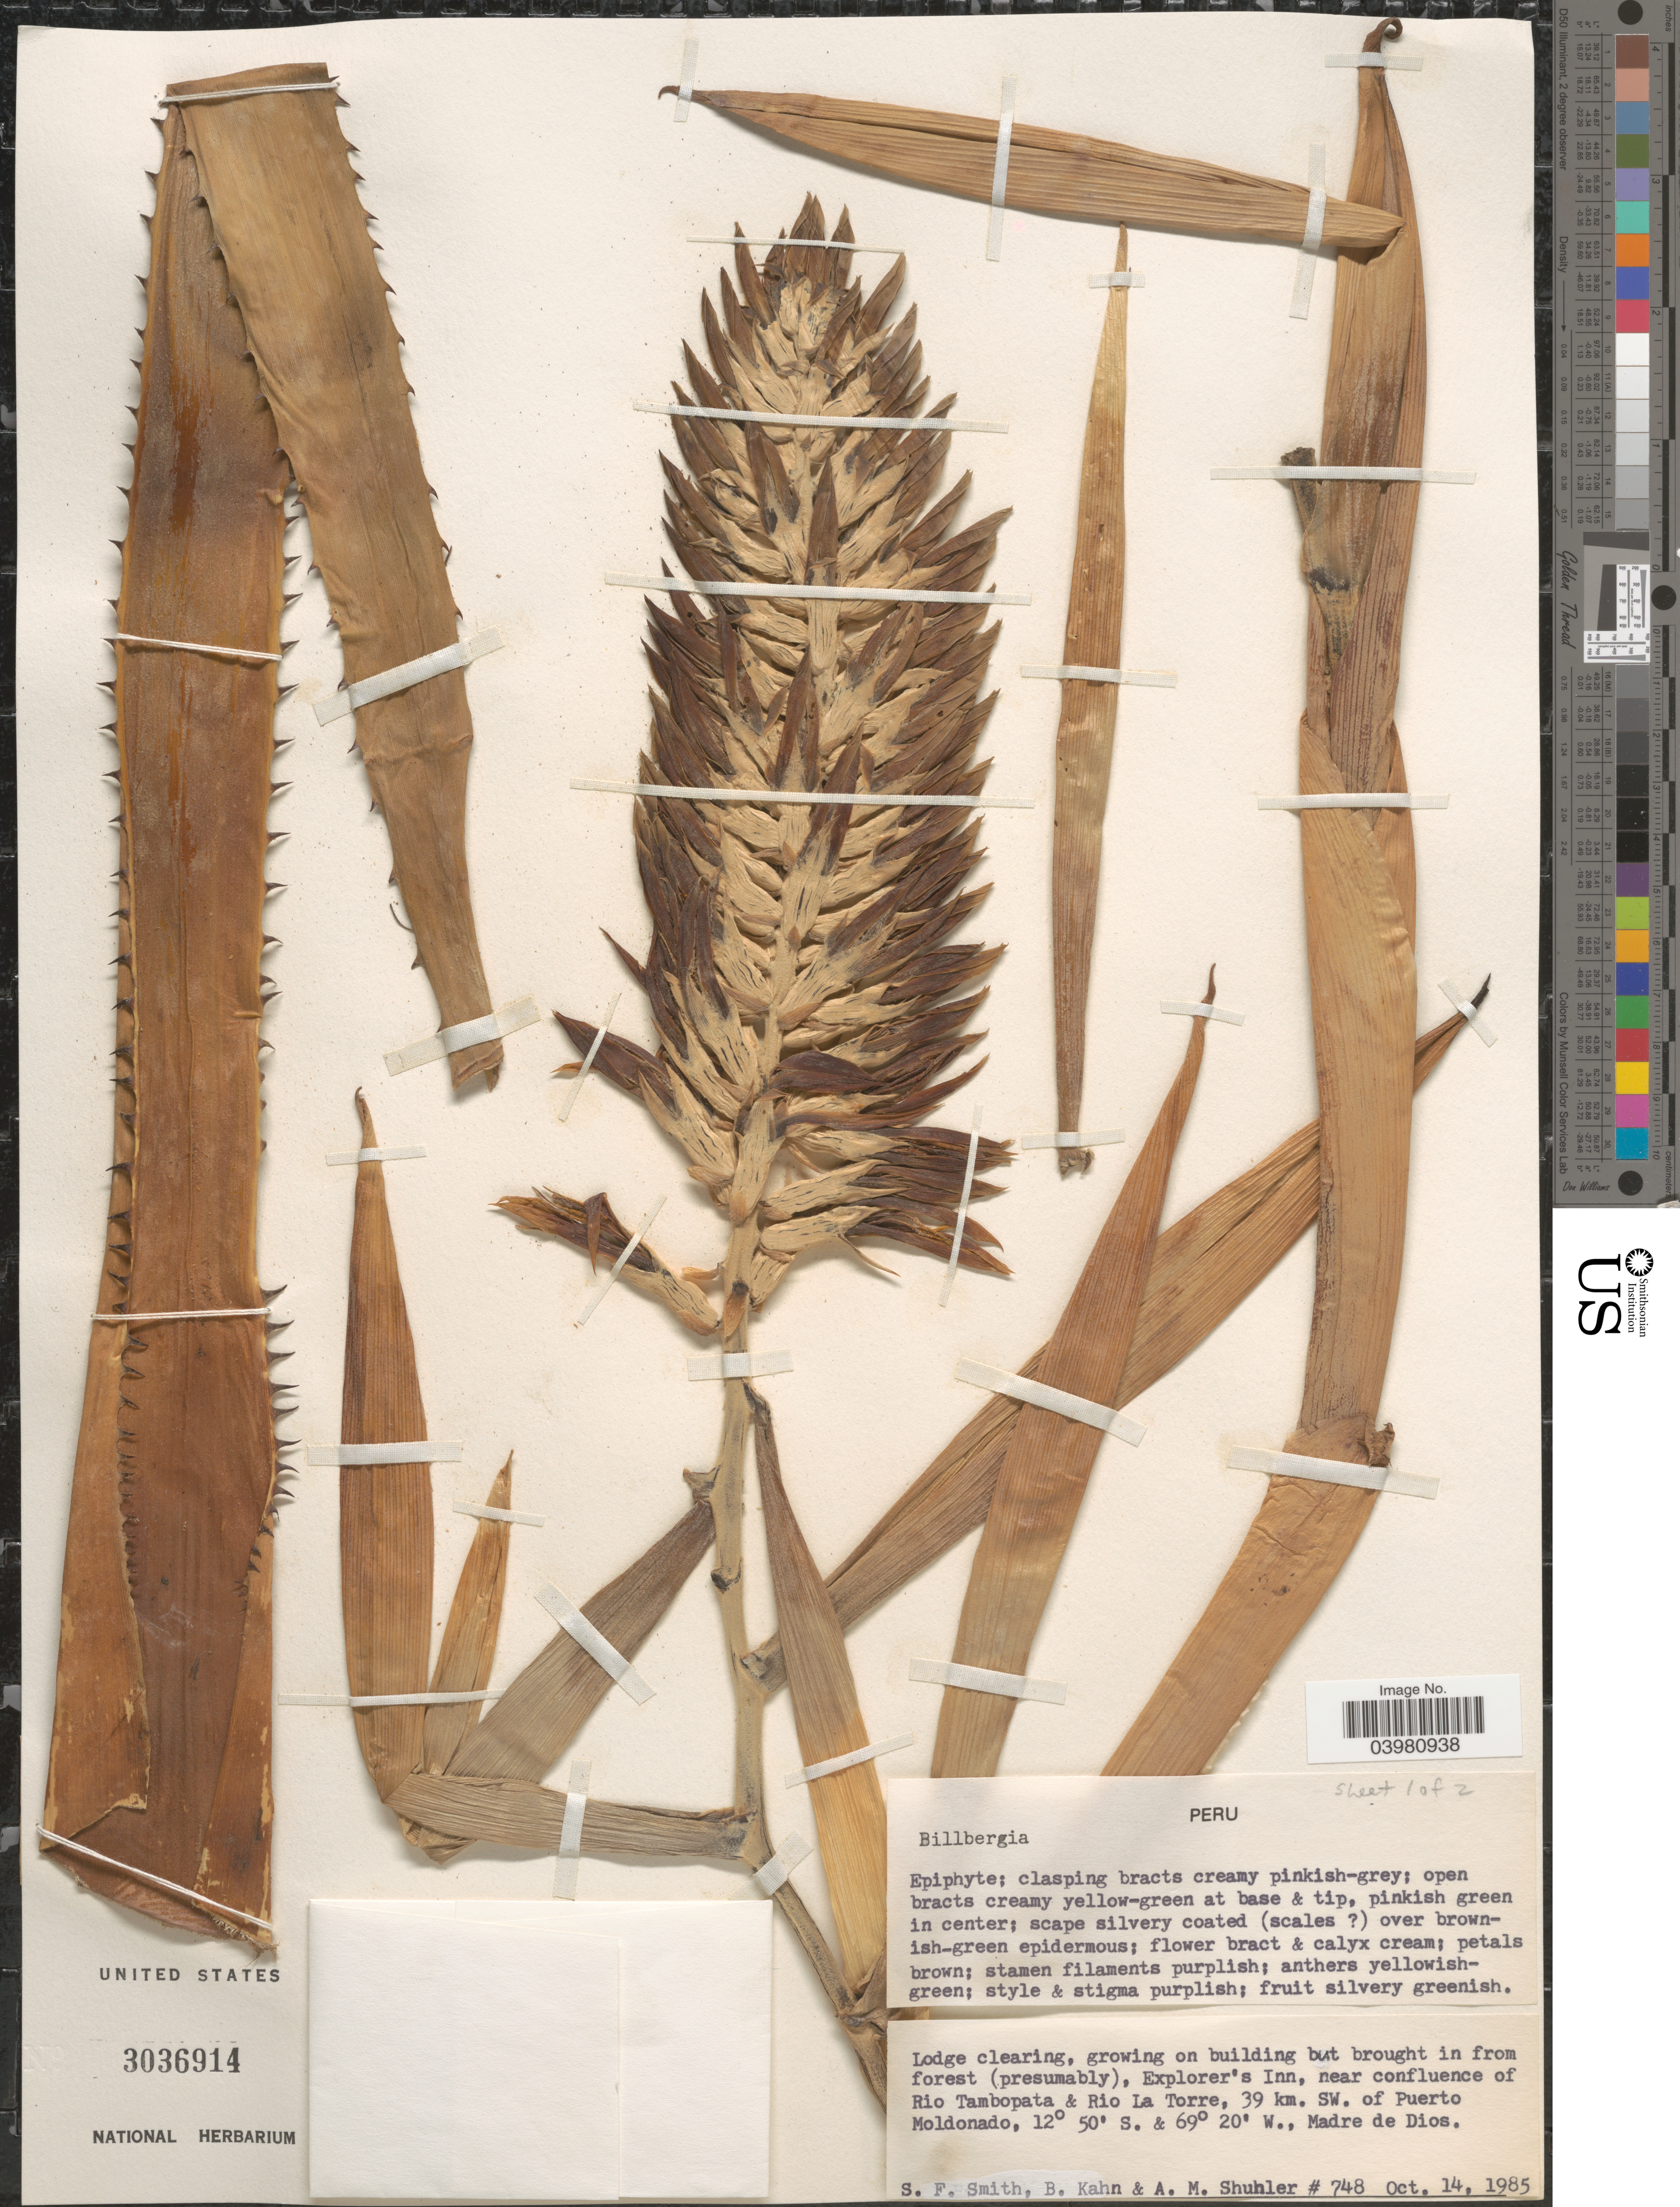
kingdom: Plantae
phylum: Tracheophyta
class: Liliopsida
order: Poales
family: Bromeliaceae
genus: Billbergia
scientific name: Billbergia decora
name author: Poepp. & Endl.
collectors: S.F. Smith, B. Kahn & A. Shuhler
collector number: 748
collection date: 1985-10-14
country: Peru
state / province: Madre de Dios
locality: Explorer's Inn, near confluence of Rio Tambopata & Rio La Torre, 39 km. SW. of Puerto Moldonado.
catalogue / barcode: US 3036914